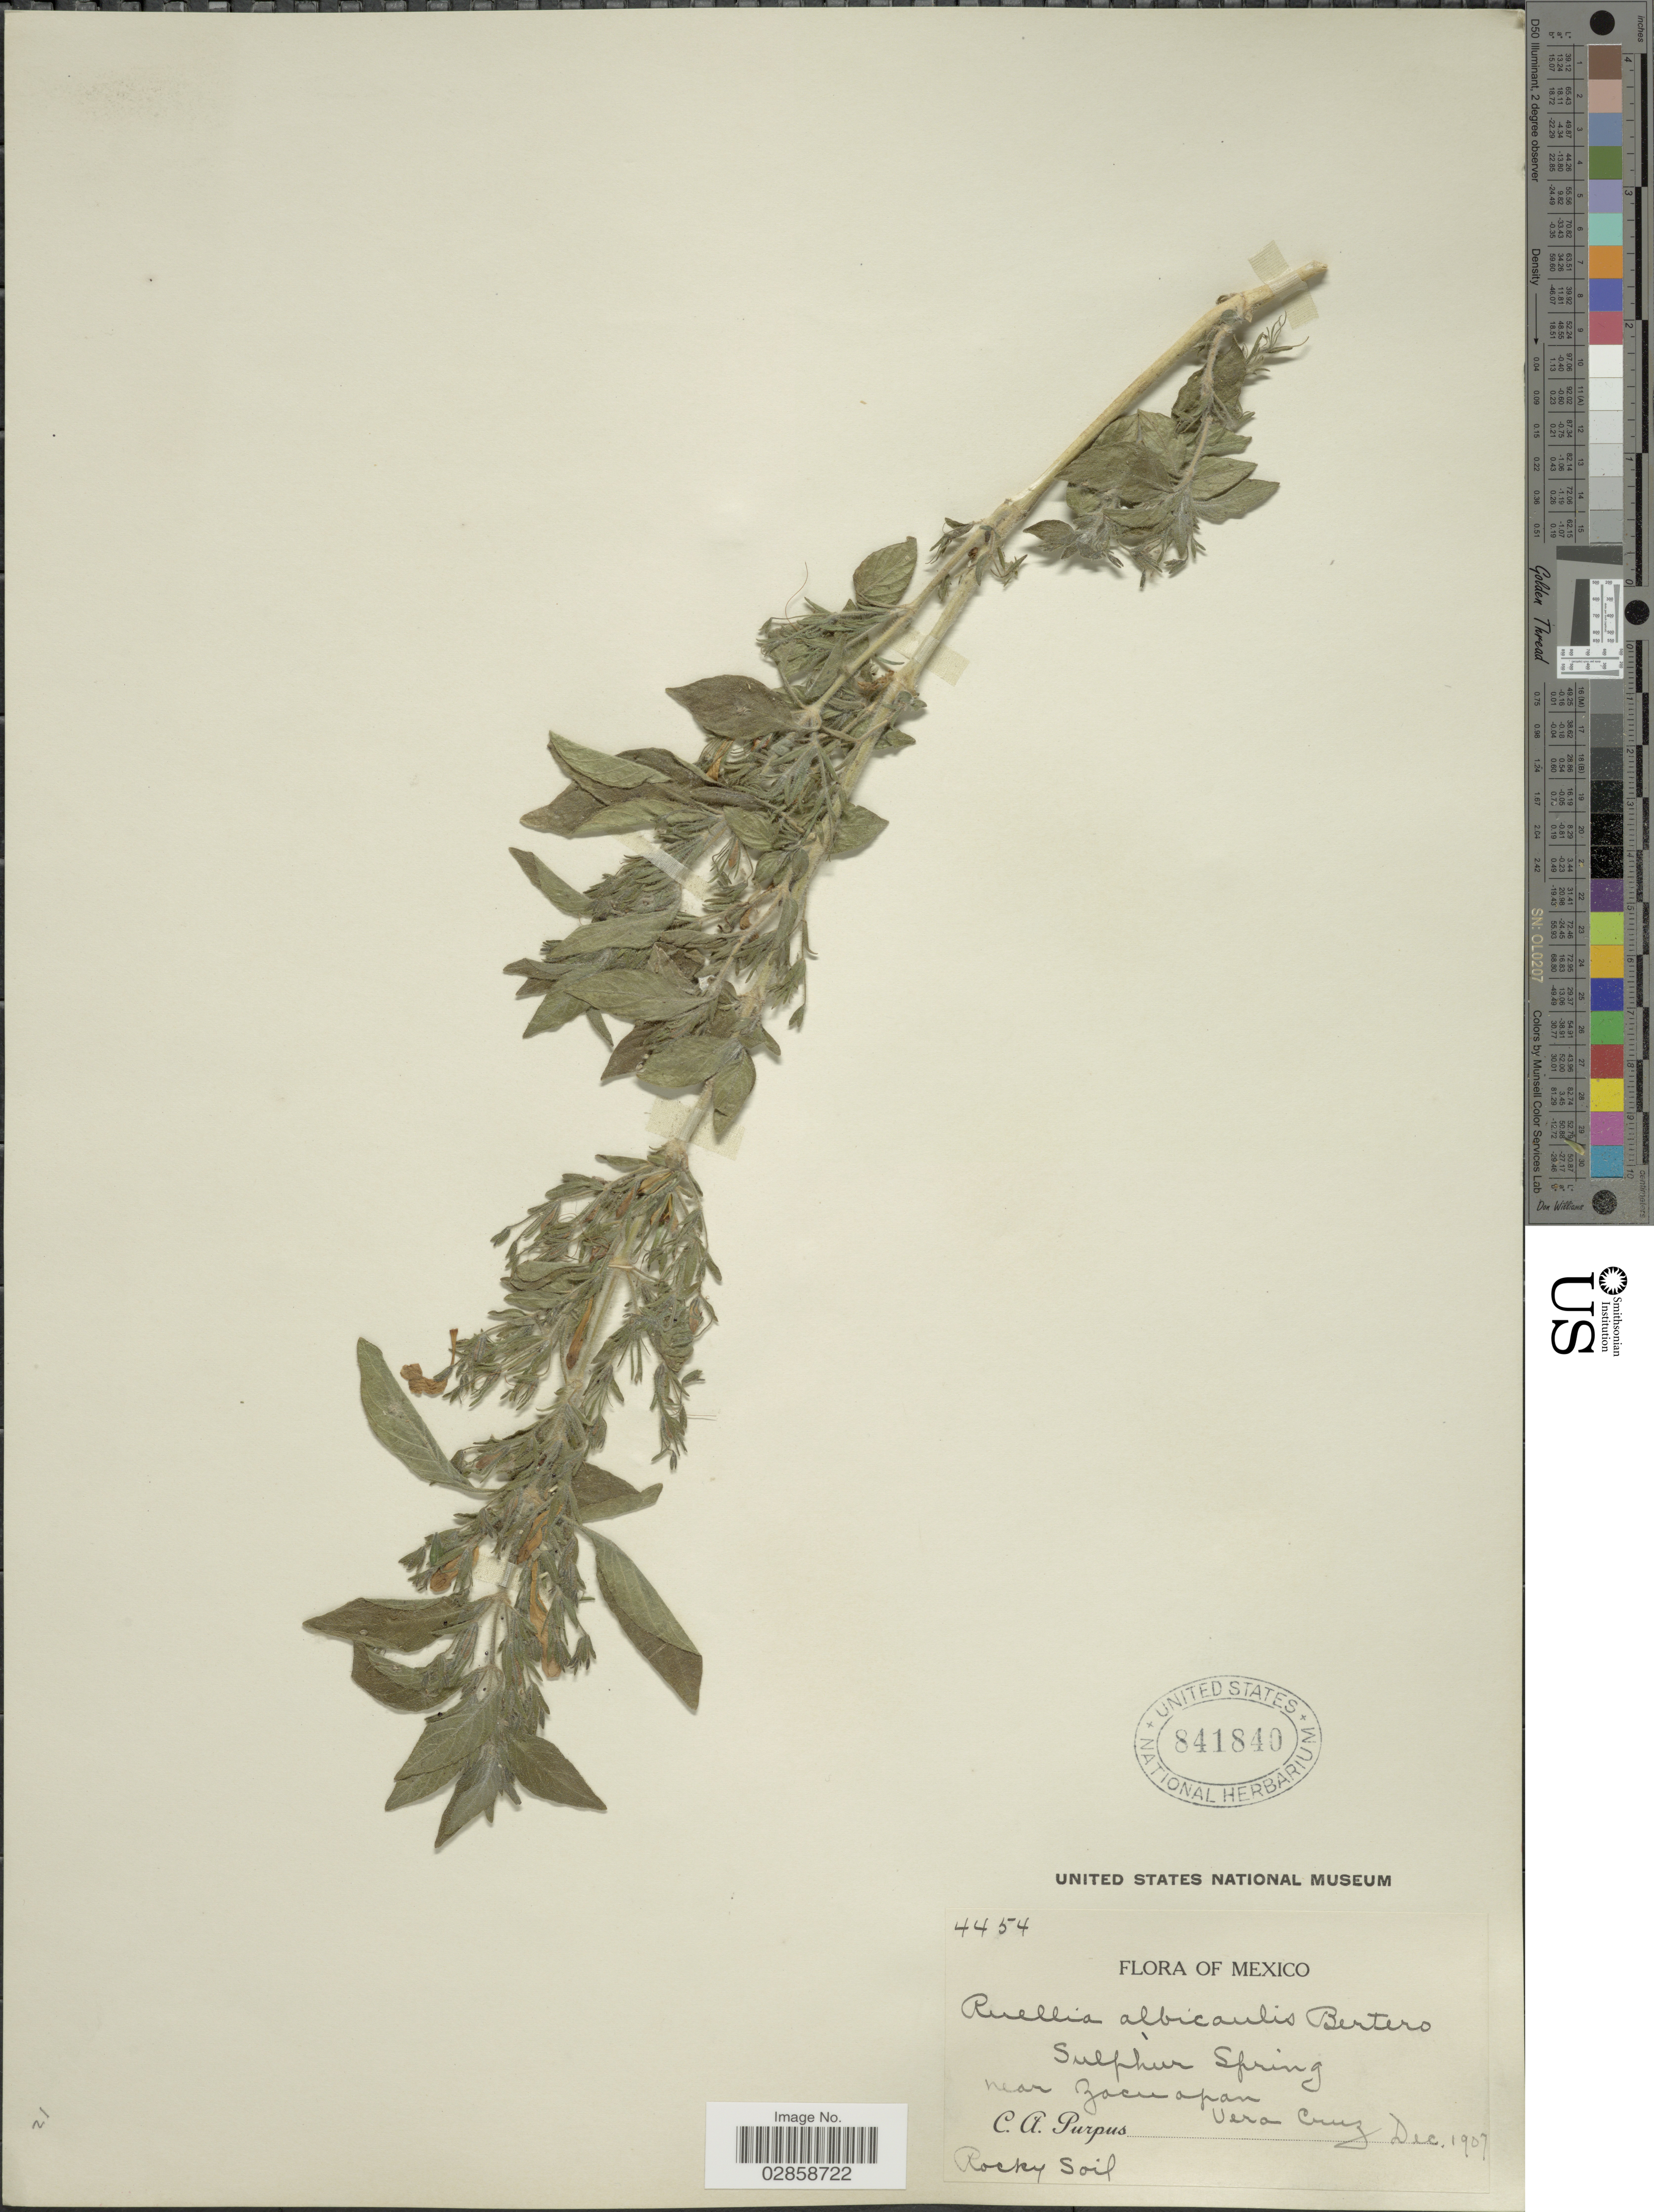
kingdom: Plantae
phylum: Tracheophyta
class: Magnoliopsida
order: Lamiales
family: Acanthaceae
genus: Ruellia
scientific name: Ruellia inundata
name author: Kunth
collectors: C. A. Purpus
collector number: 4454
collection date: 1907-12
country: Mexico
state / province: Veracruz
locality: Sulphur Spring near Zacuapan. Vera Cruz.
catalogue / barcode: US 841840